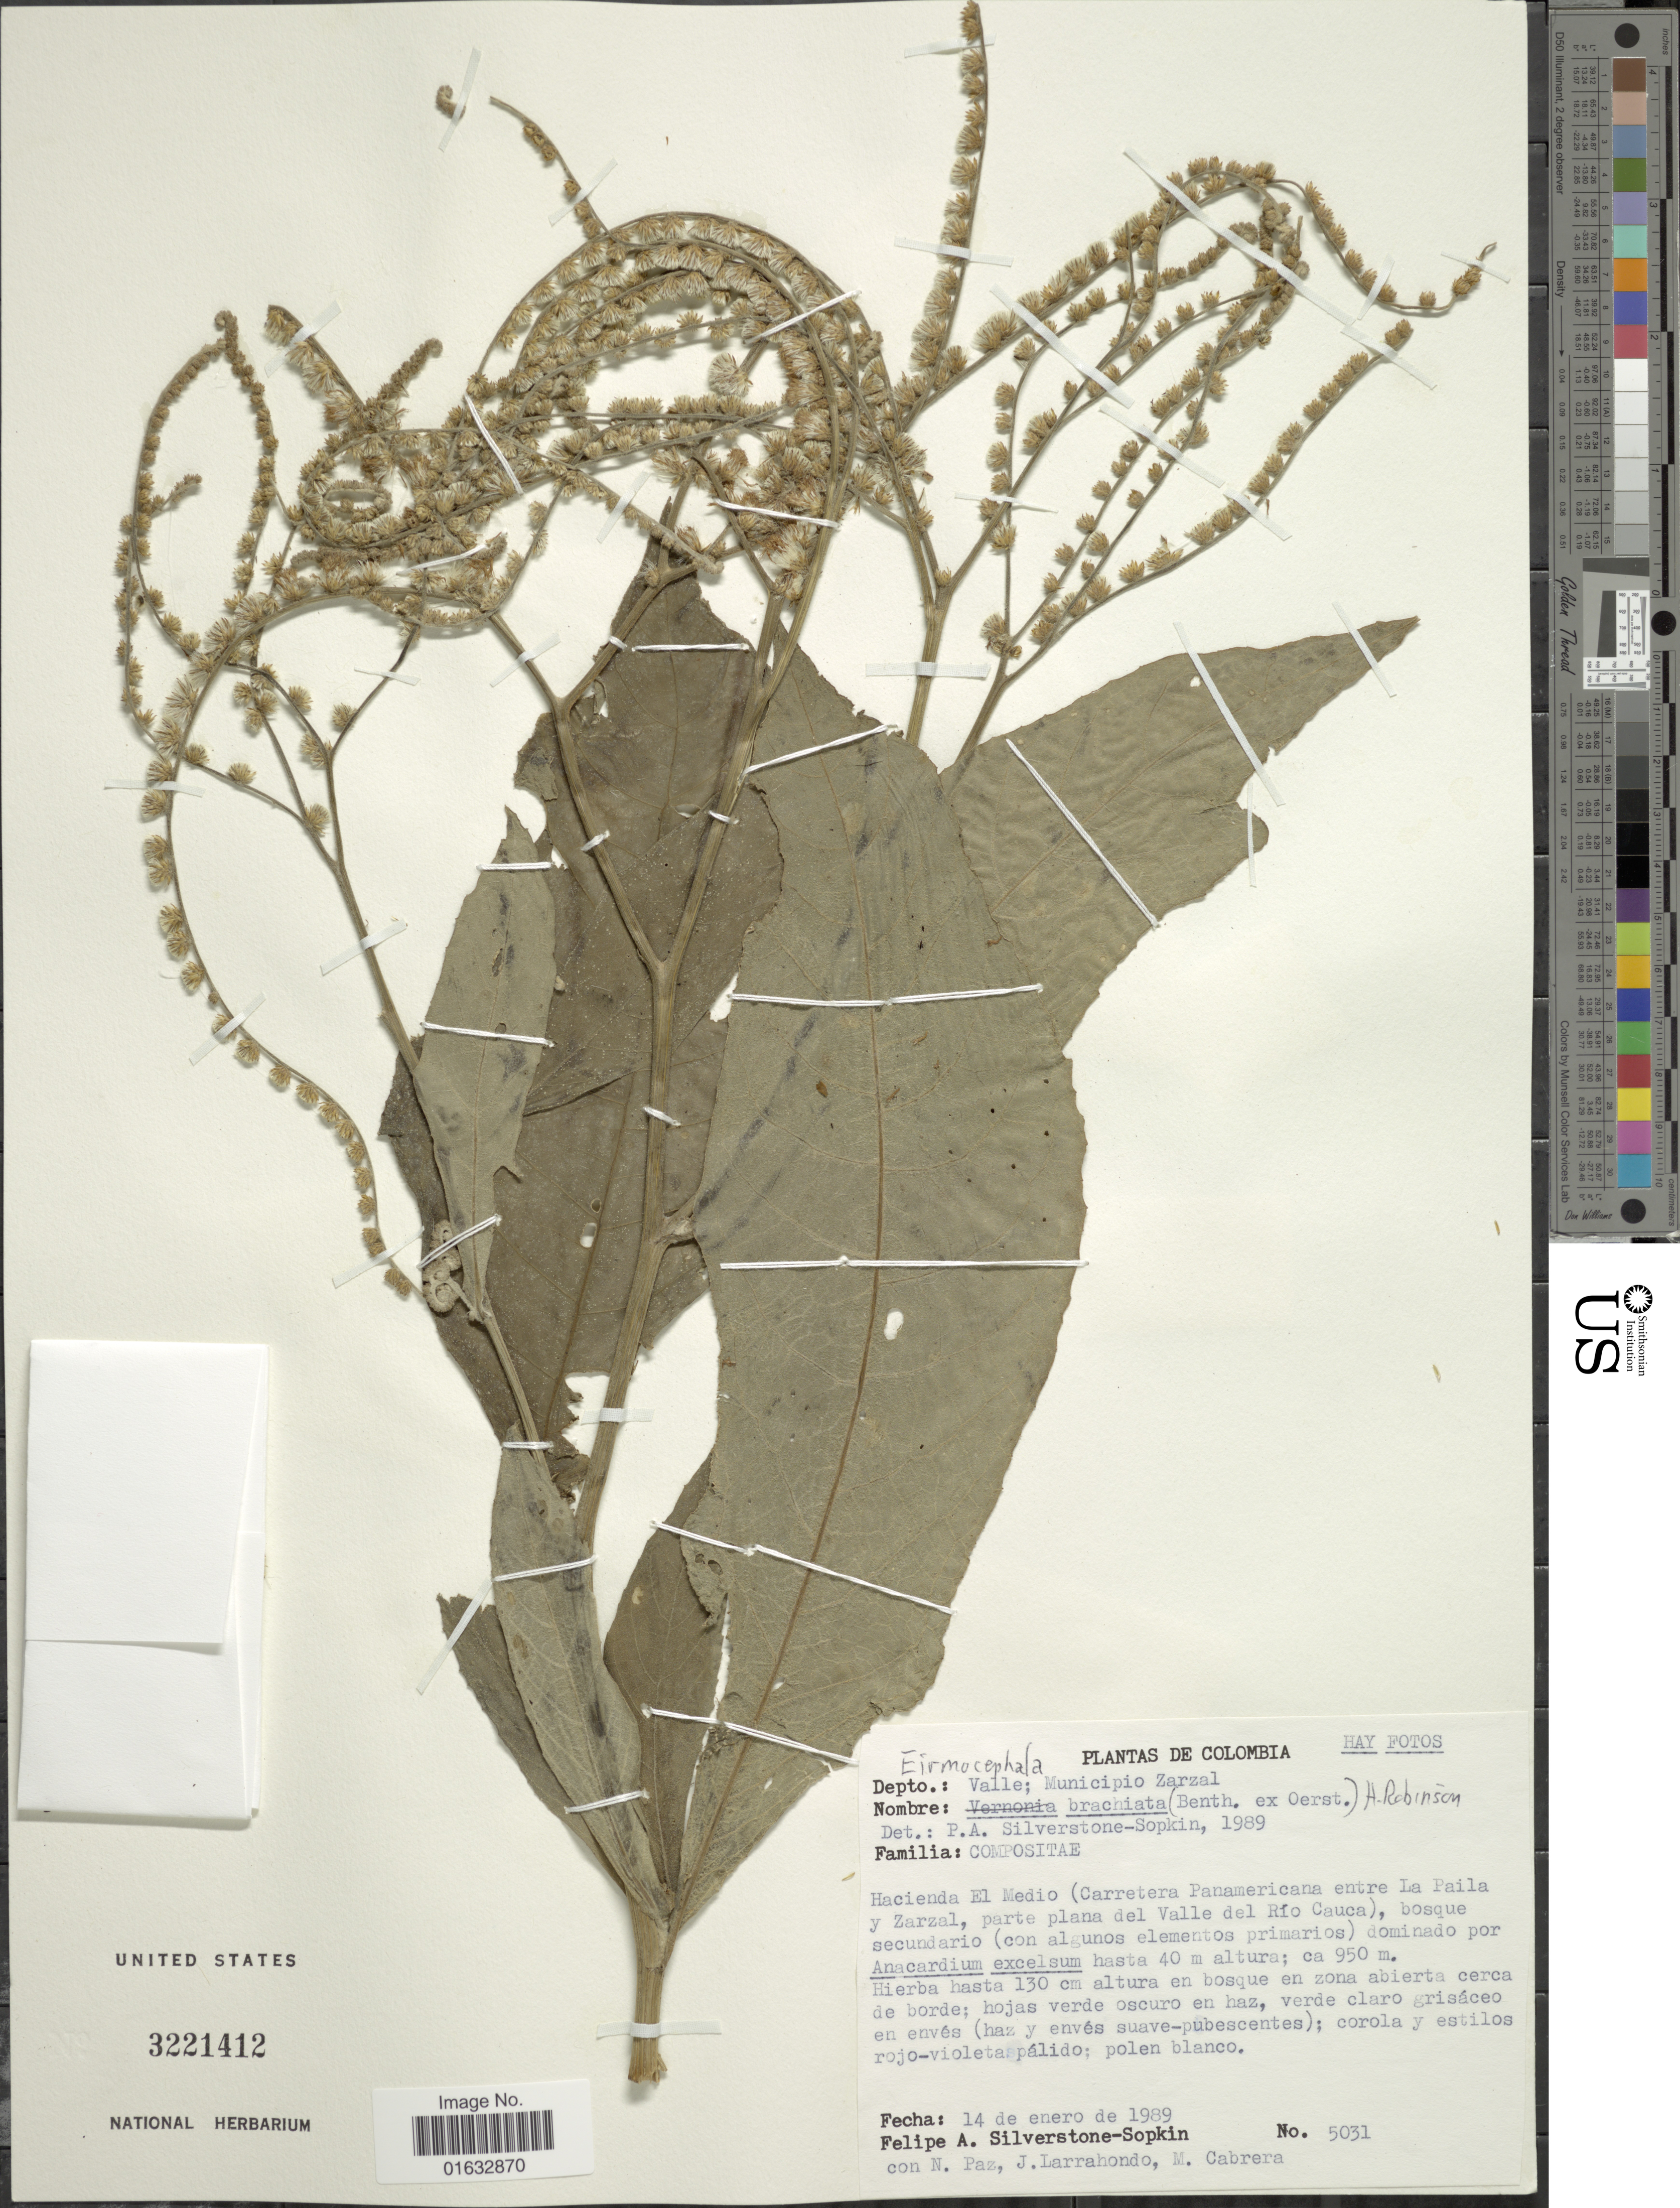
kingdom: Plantae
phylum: Tracheophyta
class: Magnoliopsida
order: Asterales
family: Asteraceae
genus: Eirmocephala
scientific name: Eirmocephala brachiata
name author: (Benth.) H. Rob.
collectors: P. A. Silverstone-Sopkin, N. Paz, J. Larrahondo & M. Cabrera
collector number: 5031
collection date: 1989-01-14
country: Colombia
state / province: Valle del Cauca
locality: Valle; Municipio Zarzal. Hacienda El Medio (Carretera Panamericana entre La Paila y Zarzal, parte plana del Valle del Rio Cauca)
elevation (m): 950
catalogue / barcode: US 3221412